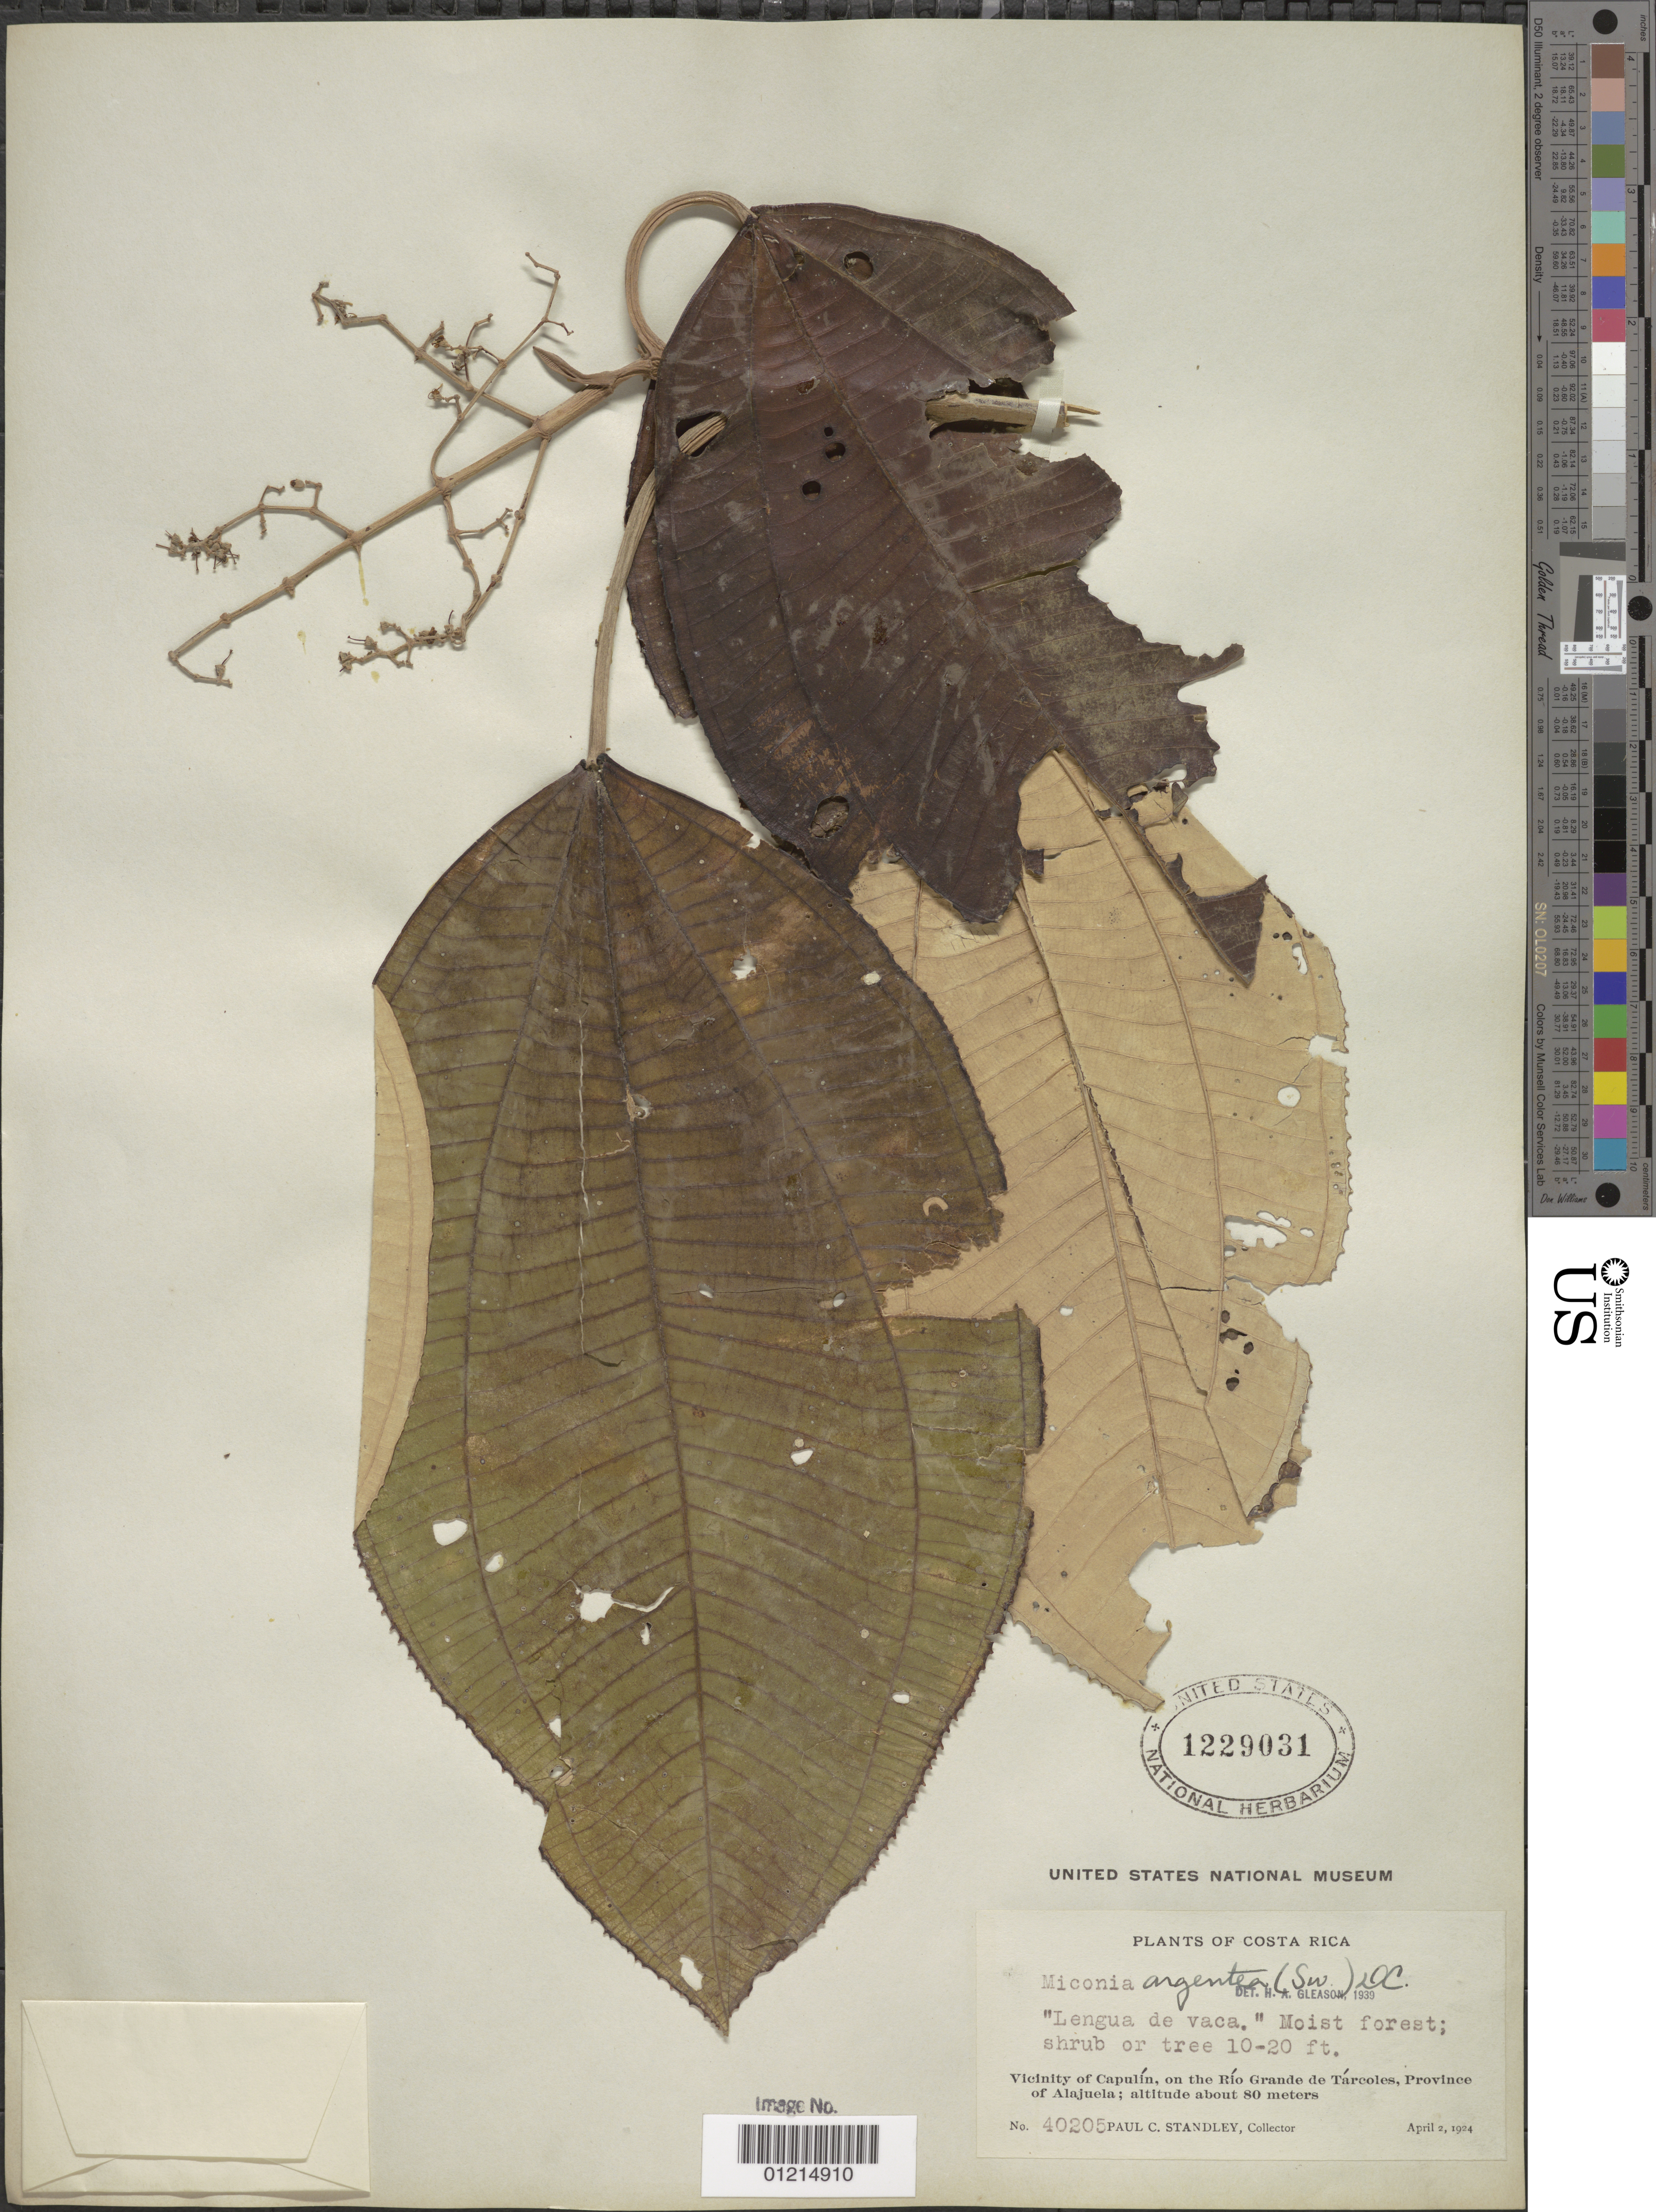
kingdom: Plantae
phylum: Tracheophyta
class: Magnoliopsida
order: Myrtales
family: Melastomataceae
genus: Miconia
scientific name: Miconia argentea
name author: (Sw.) DC.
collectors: P. C. Standley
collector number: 40205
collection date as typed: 2 Apr 1924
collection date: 1924-04-02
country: Costa Rica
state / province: Alajuela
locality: Vicinity of Capulín, on the Río Grande de Tárcoles.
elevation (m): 80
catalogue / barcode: US 1229031